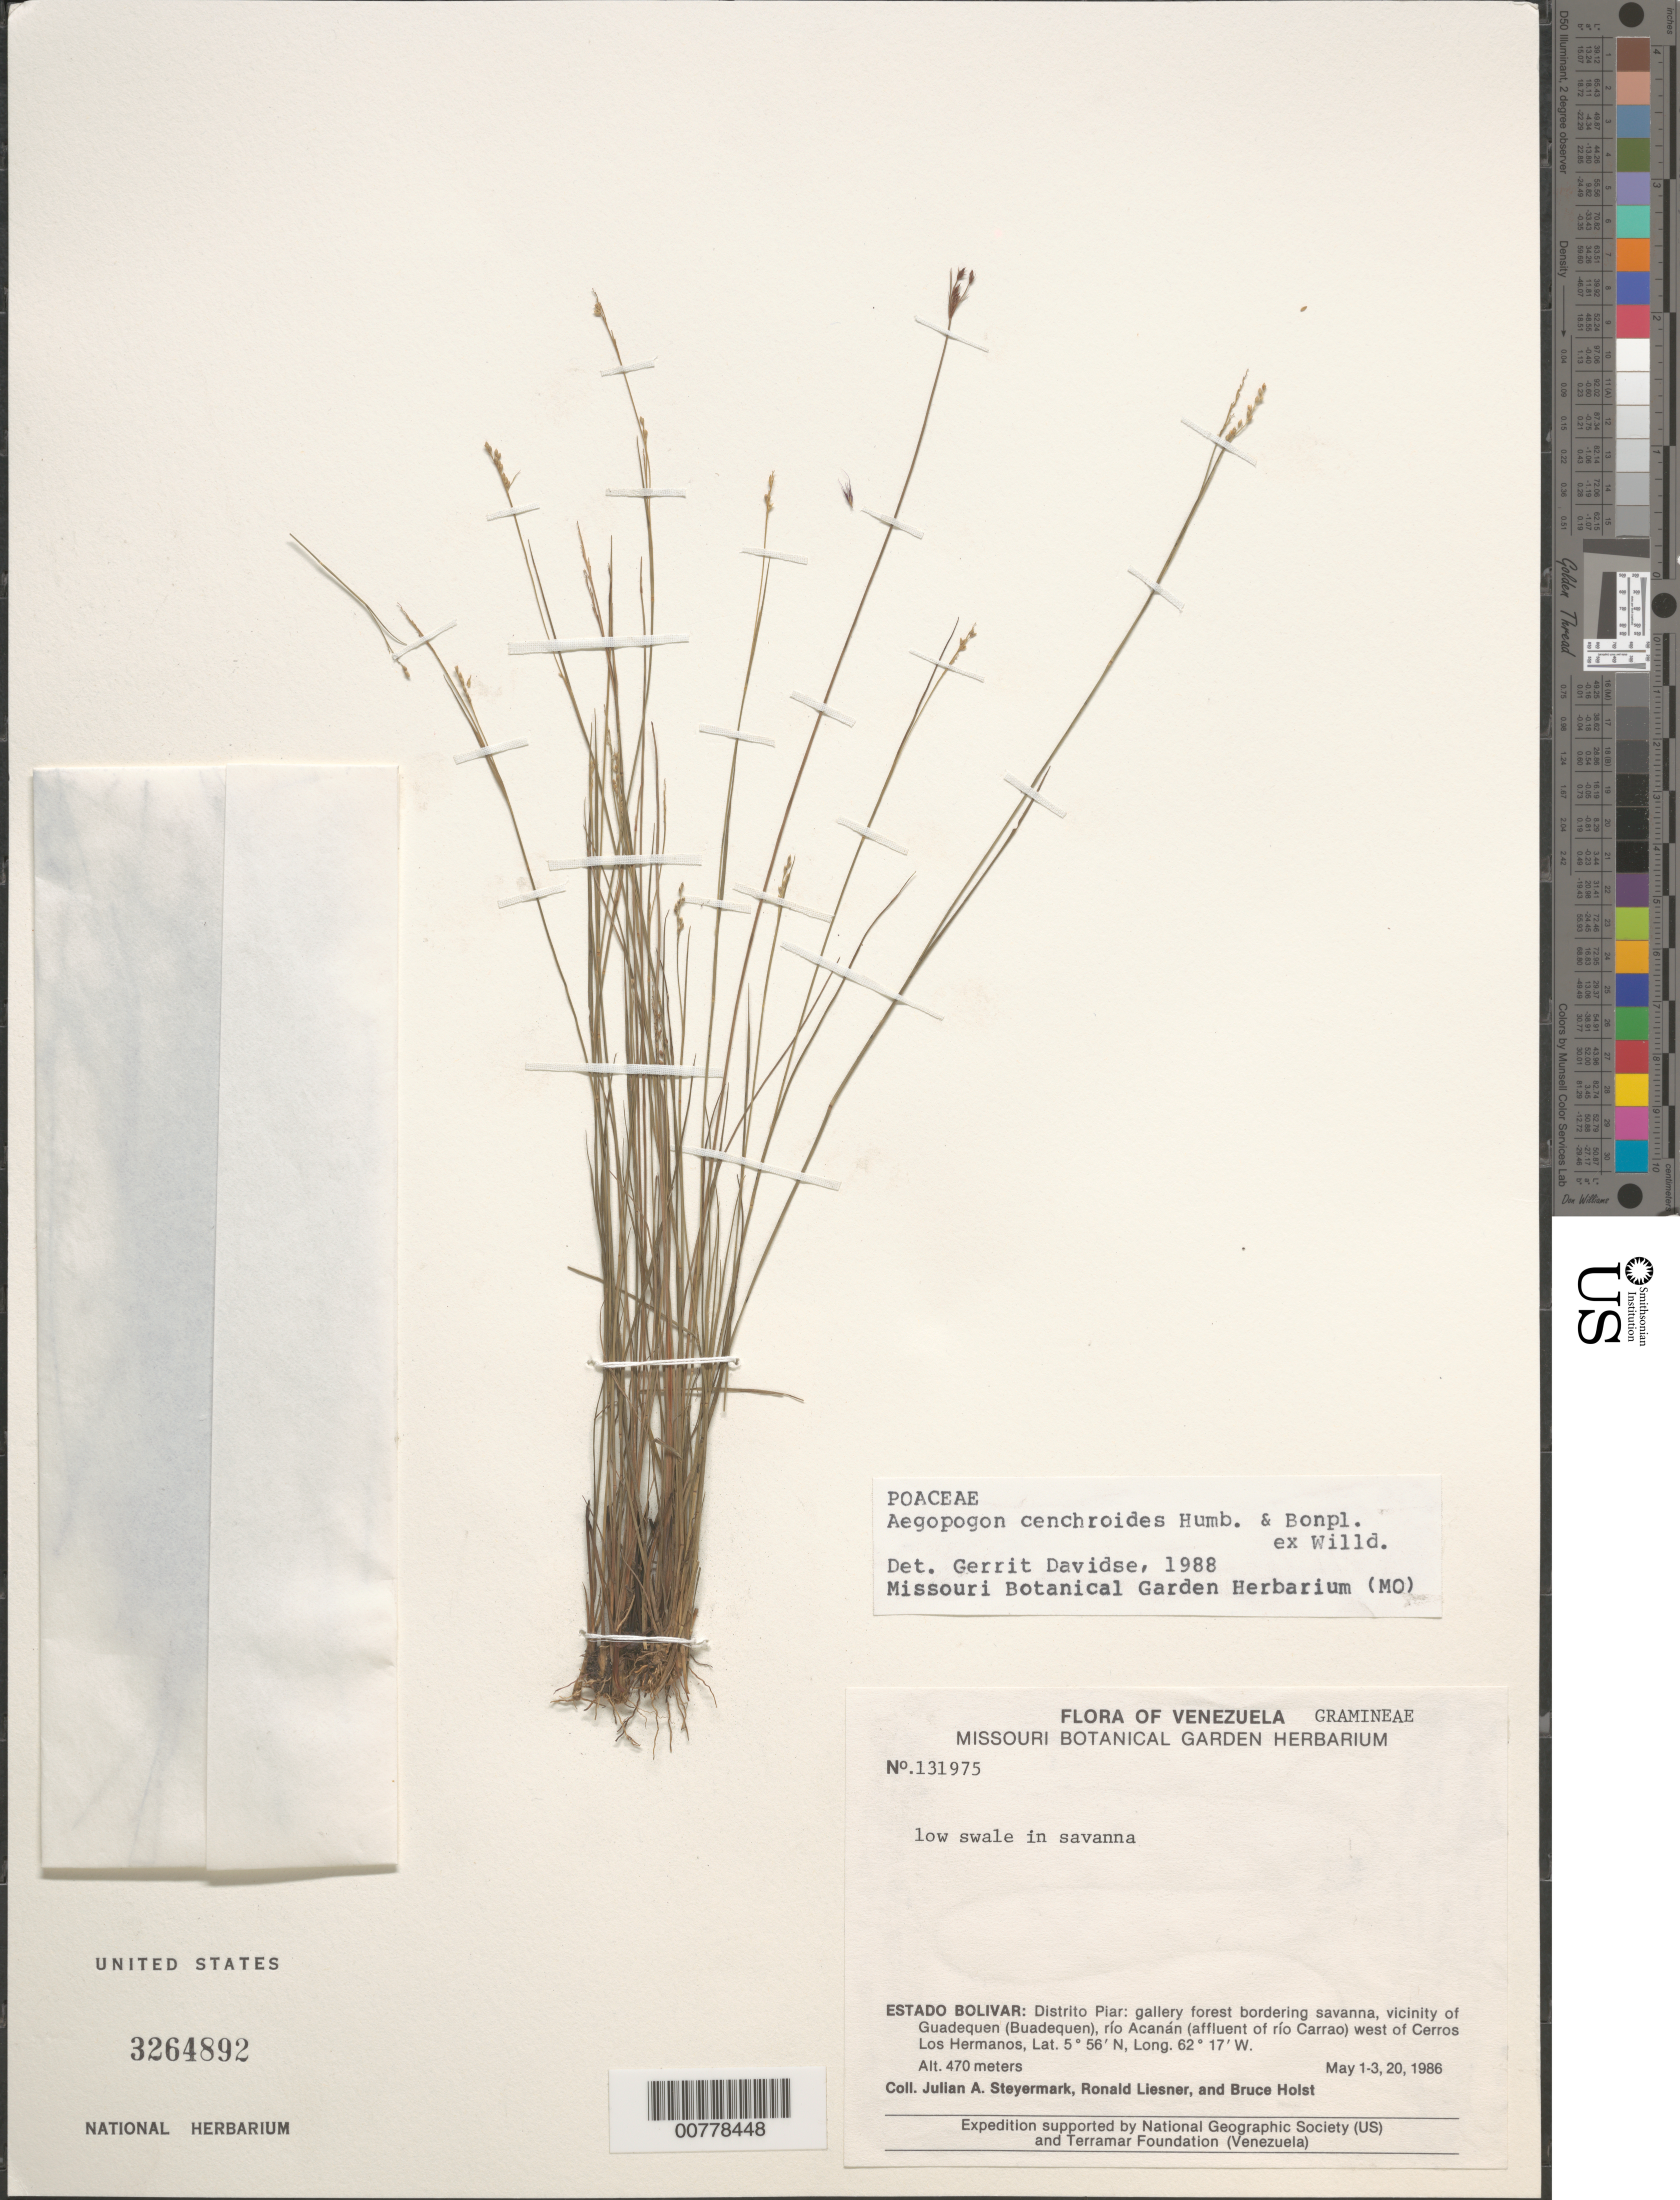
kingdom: Plantae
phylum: Tracheophyta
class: Liliopsida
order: Poales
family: Poaceae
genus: Aegopogon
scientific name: Aegopogon cenchroides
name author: Humb. & Bonpl. ex Willd.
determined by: Davidse, Gerrit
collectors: J. Steyermark, R. L. Liesner & B. Holst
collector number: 131975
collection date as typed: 1-3 May 1986 and 20-May-86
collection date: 1986-05-01,1986-05-20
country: Venezuela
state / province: Bolívar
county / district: Piar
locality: Quadequen (Buadequen) vic., río Acanan (affluent of río Carrao) west of Cerros Los Hermanos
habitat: Gallery forest bordering savanna, low swale in savanna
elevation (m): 470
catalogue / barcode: US 3264892